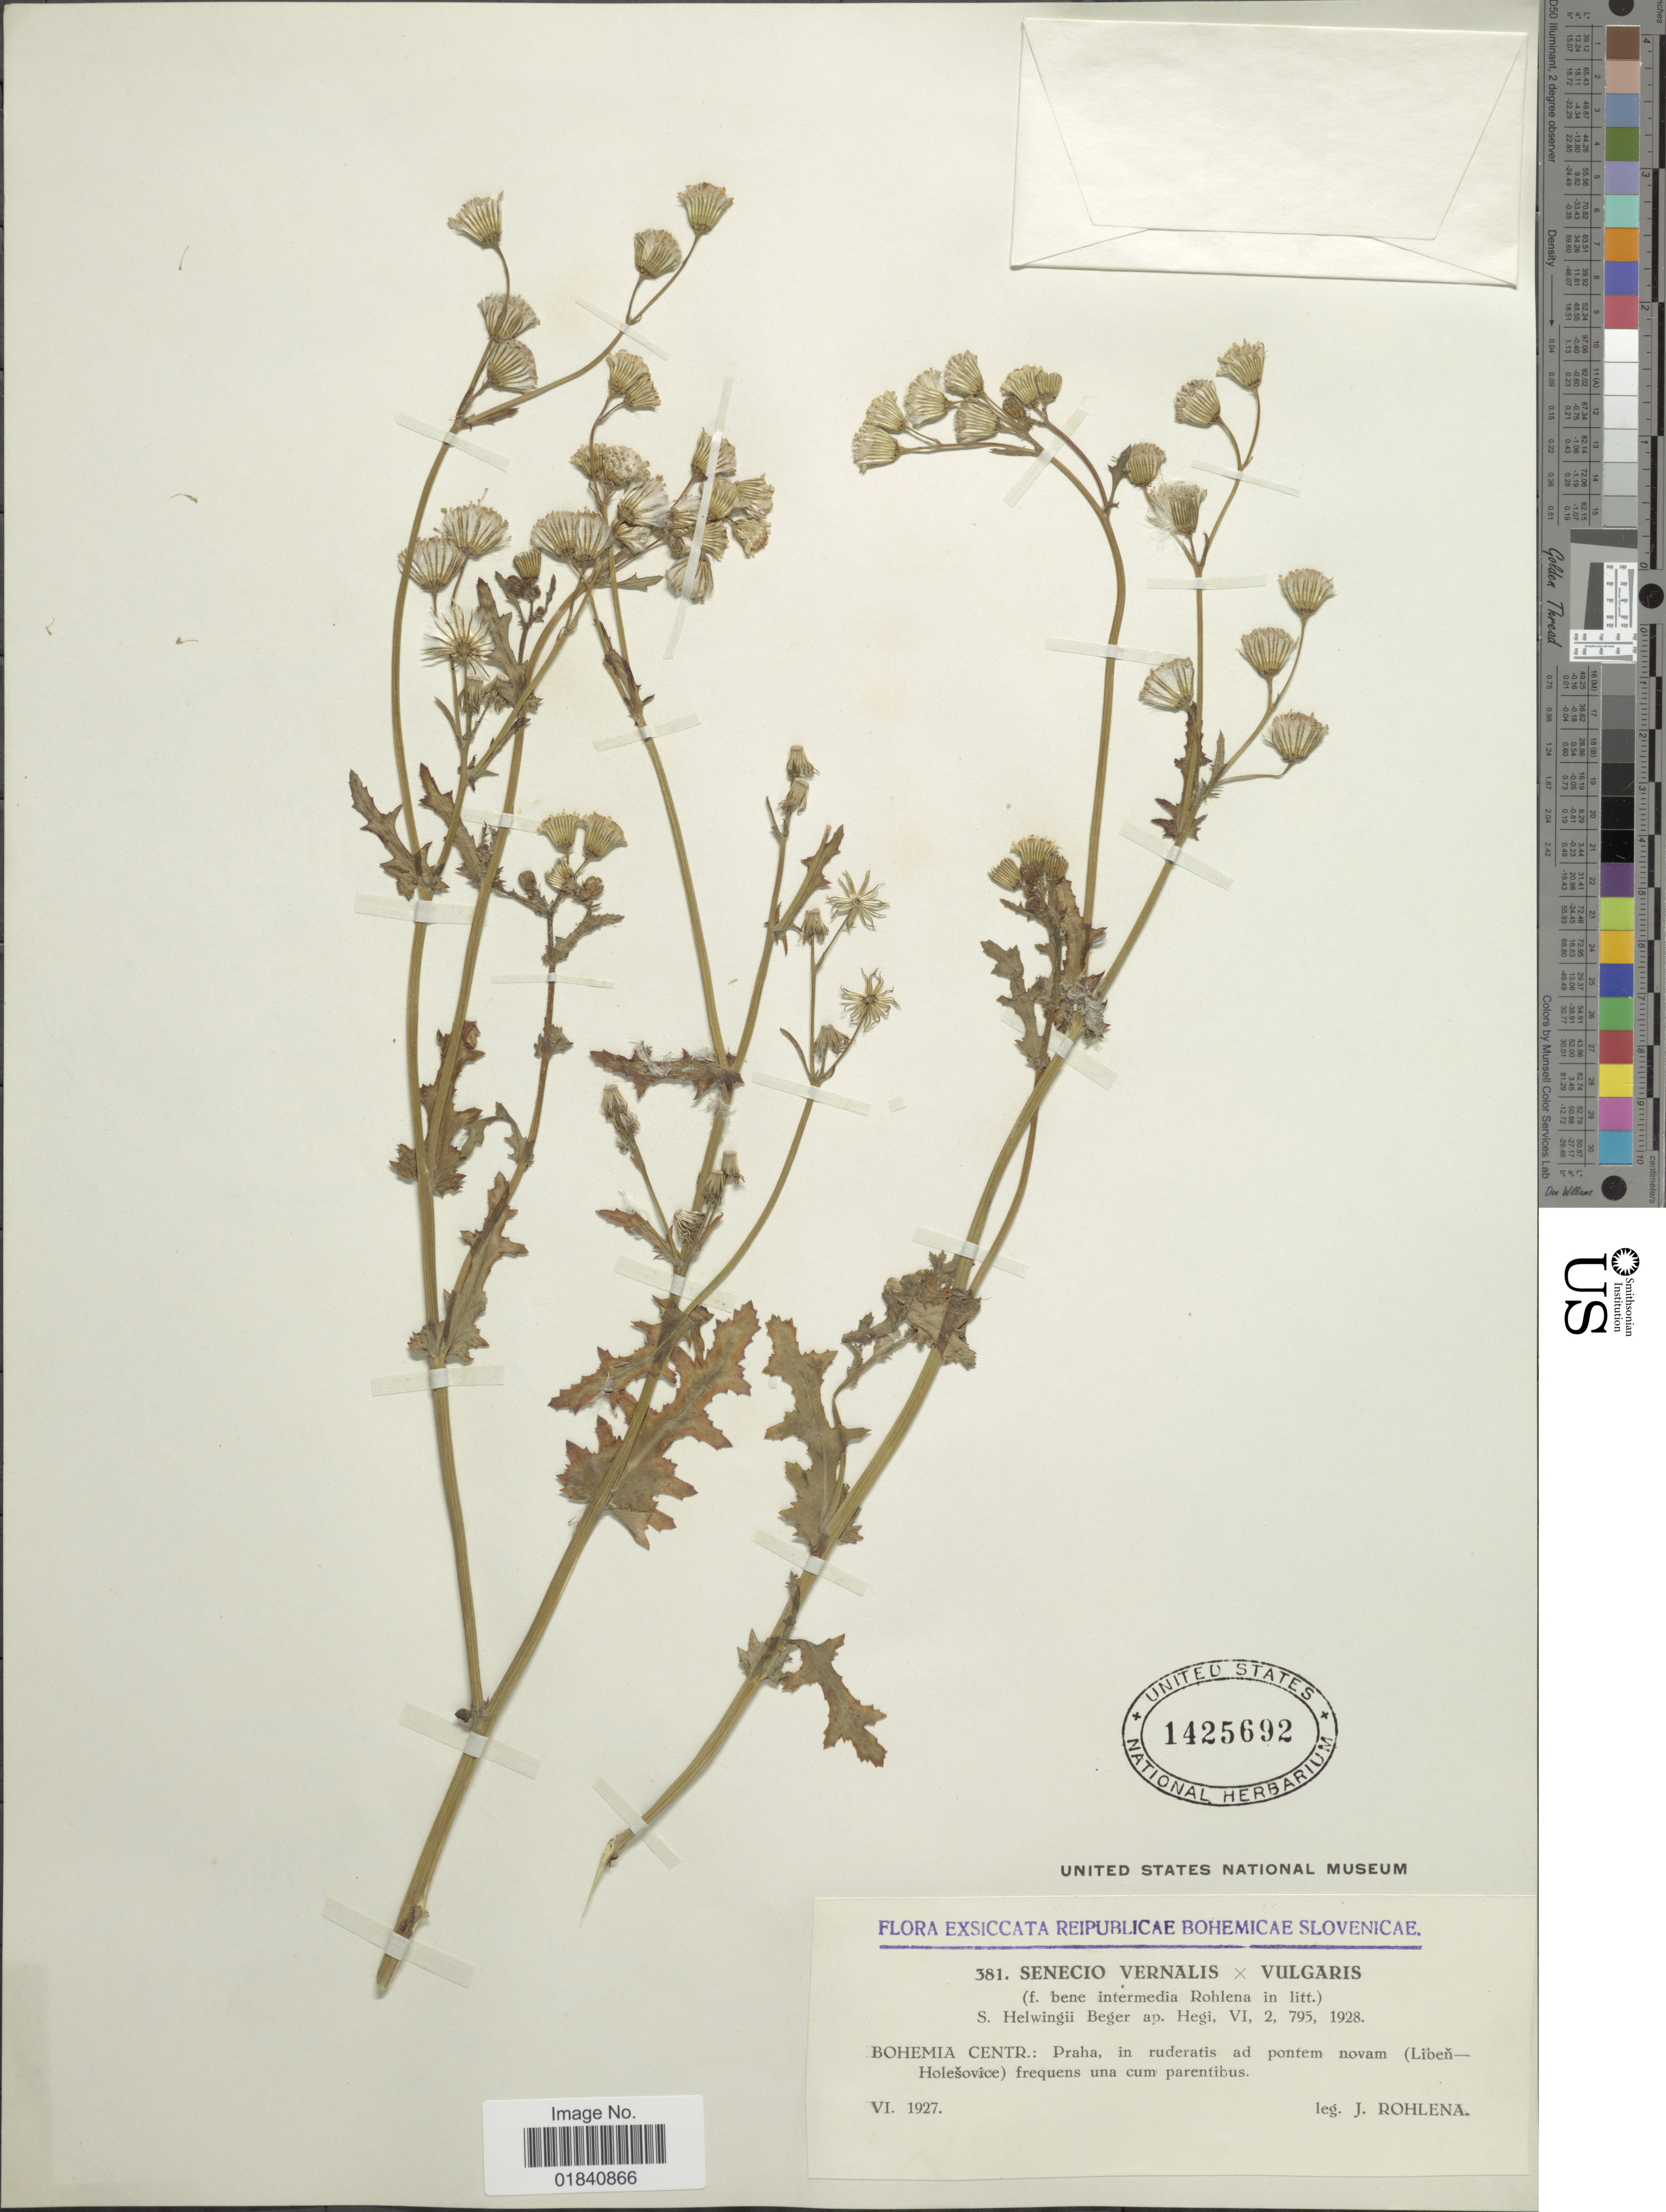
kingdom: Plantae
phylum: Tracheophyta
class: Magnoliopsida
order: Asterales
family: Asteraceae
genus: Senecio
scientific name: Senecio leucanthemifolius subsp. vernalis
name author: (Waldst. & Kit.) Greuter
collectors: J. Rohlena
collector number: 381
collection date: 1927-06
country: Slovakia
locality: Bohemia Centr.: Praha, in ruderatis ad pontem novam (Liben-Holesovice)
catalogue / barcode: US 1425692